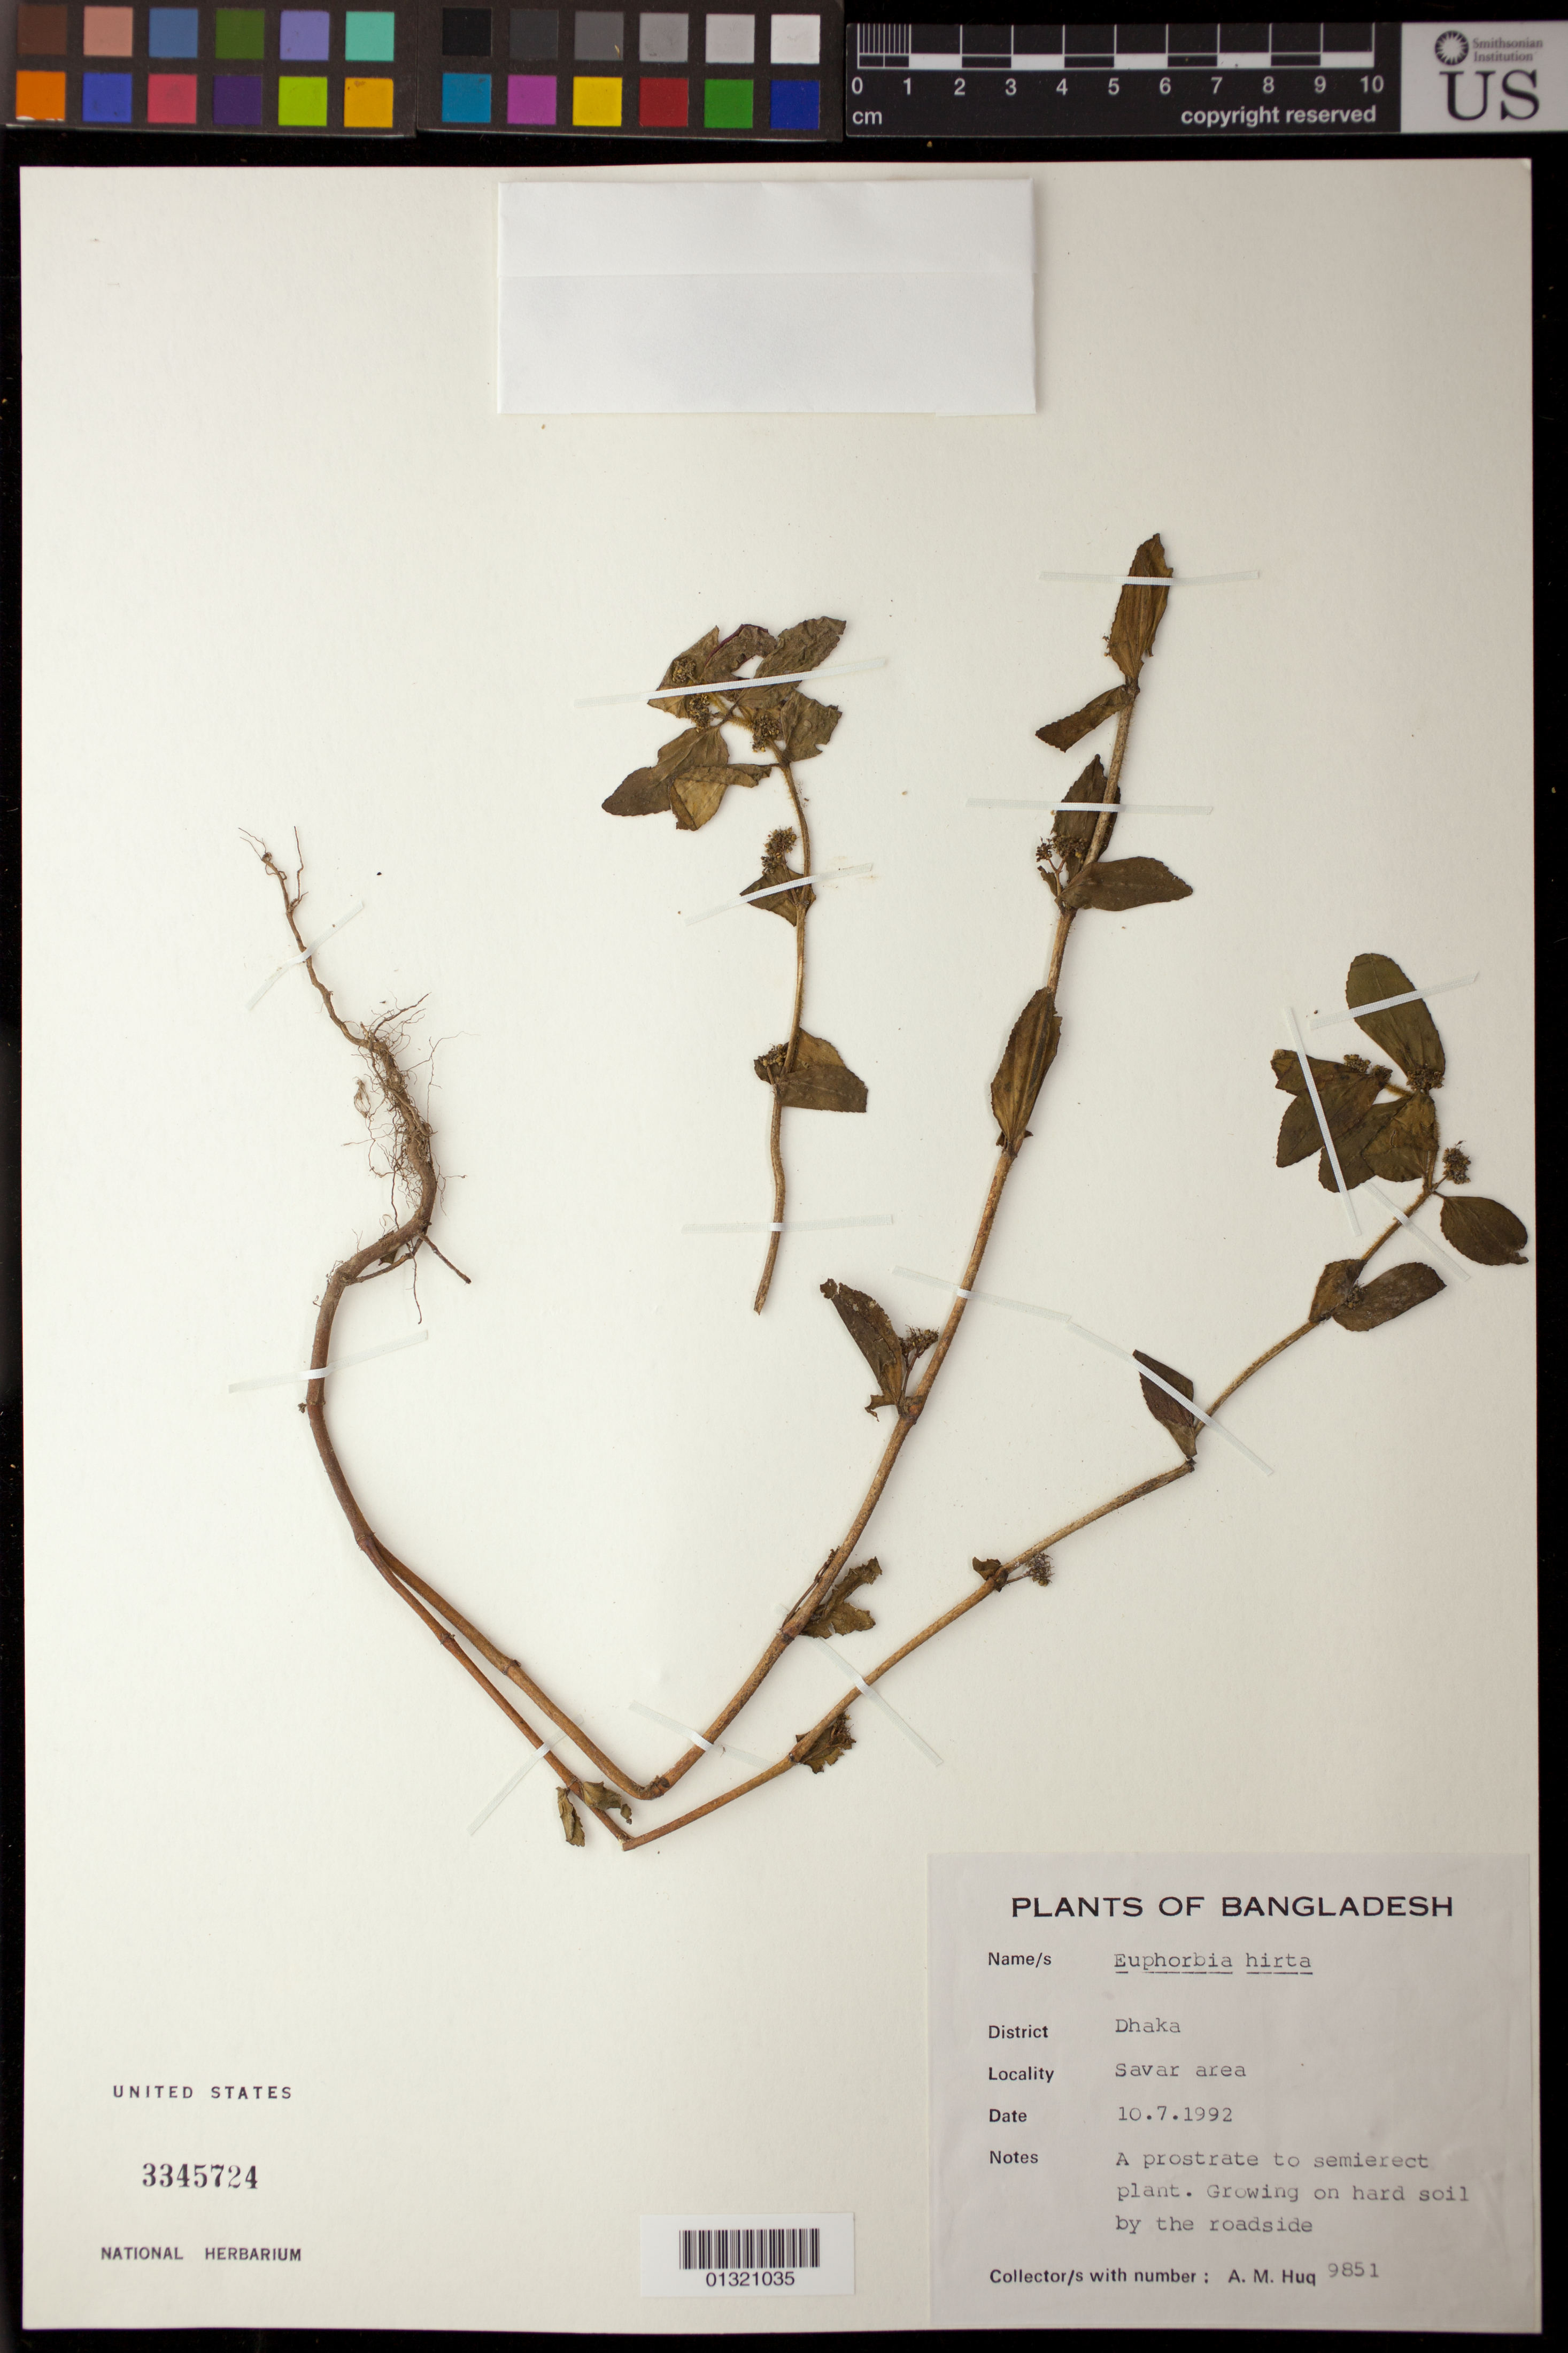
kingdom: Plantae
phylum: Tracheophyta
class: Magnoliopsida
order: Malpighiales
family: Euphorbiaceae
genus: Euphorbia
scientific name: Euphorbia hirta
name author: L.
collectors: A. M. Huq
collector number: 9851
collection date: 1992-07-10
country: Bangladesh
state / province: Dhaka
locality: Savar area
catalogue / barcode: US 3345724